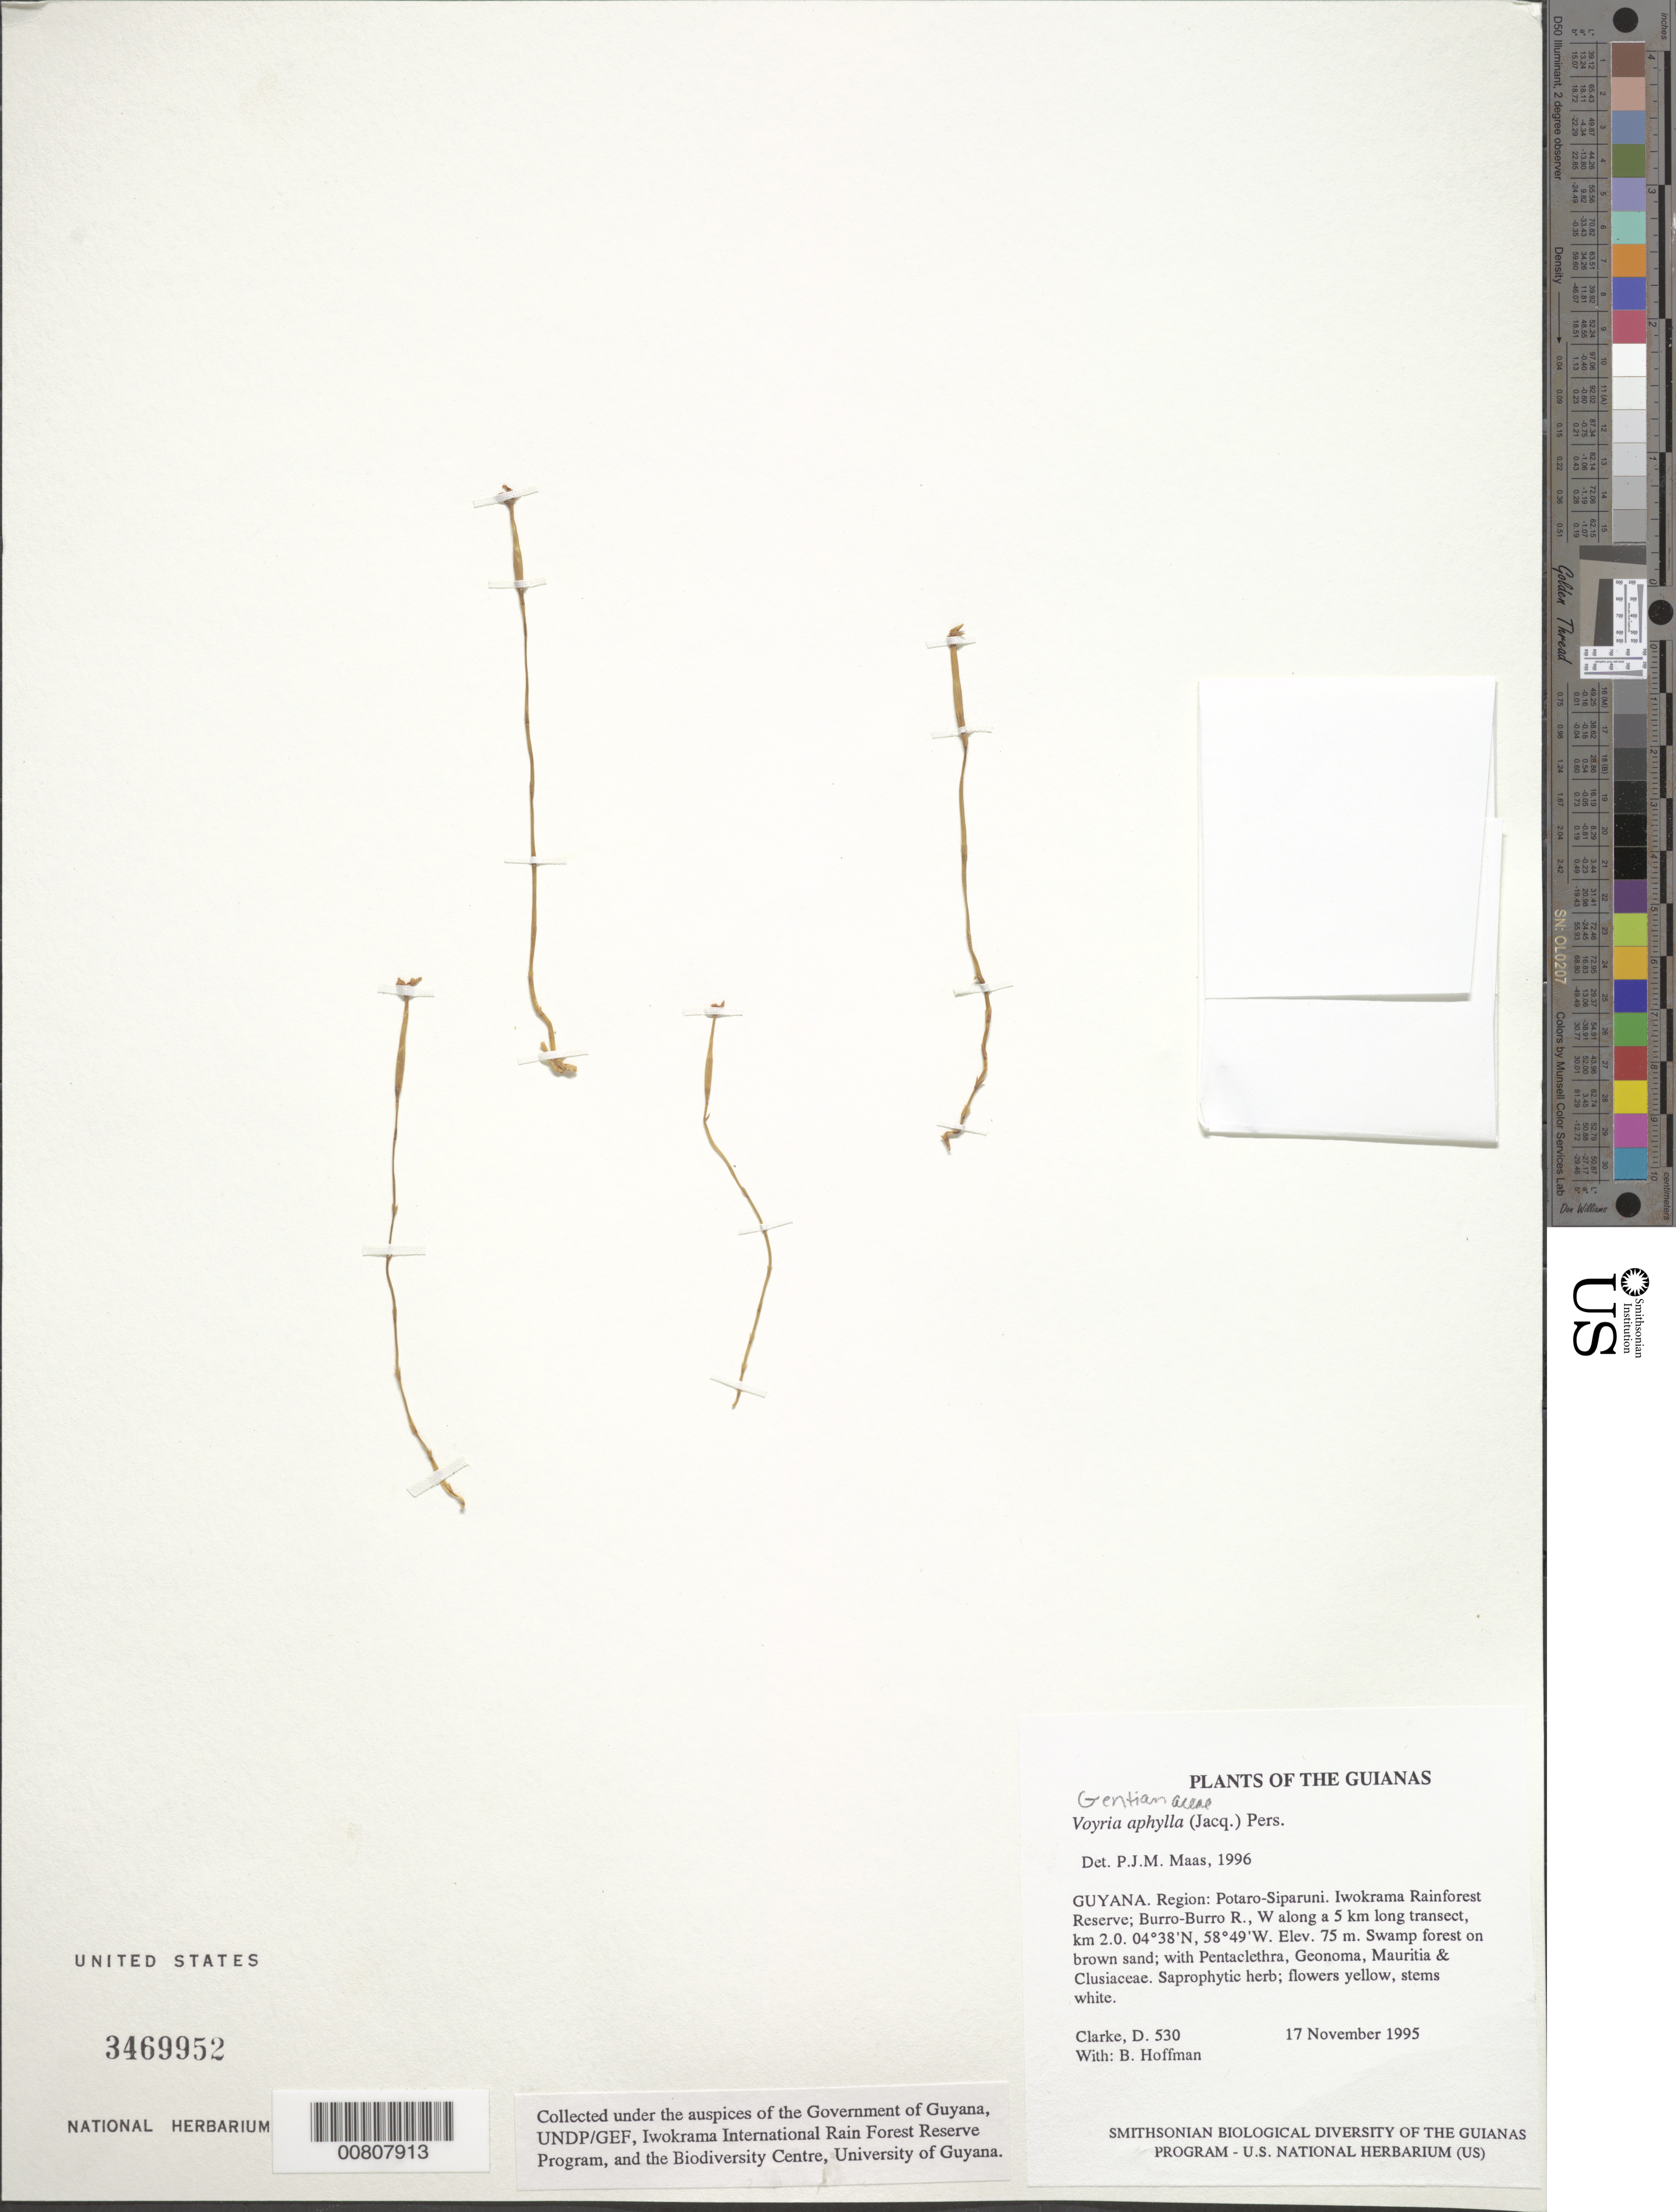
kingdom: Plantae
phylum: Tracheophyta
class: Magnoliopsida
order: Gentianales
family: Gentianaceae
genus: Voyria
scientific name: Voyria aphylla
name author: (Jacq.) Pers.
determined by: Maas, Paul J. M.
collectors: H. D. Clarke & B. Hoffman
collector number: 530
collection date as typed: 17 November 1995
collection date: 1995-11-17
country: Guyana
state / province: Potaro-Siparuni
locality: Iwokrama Rainforest Reserve; Burro-Burro R., W along a 5 km long transect, km 2.0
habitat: Swamp forest on brown sand; with Pentaclethra, Geonoma, Mauritia & Clusiaceae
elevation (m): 75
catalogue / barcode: US 3469952